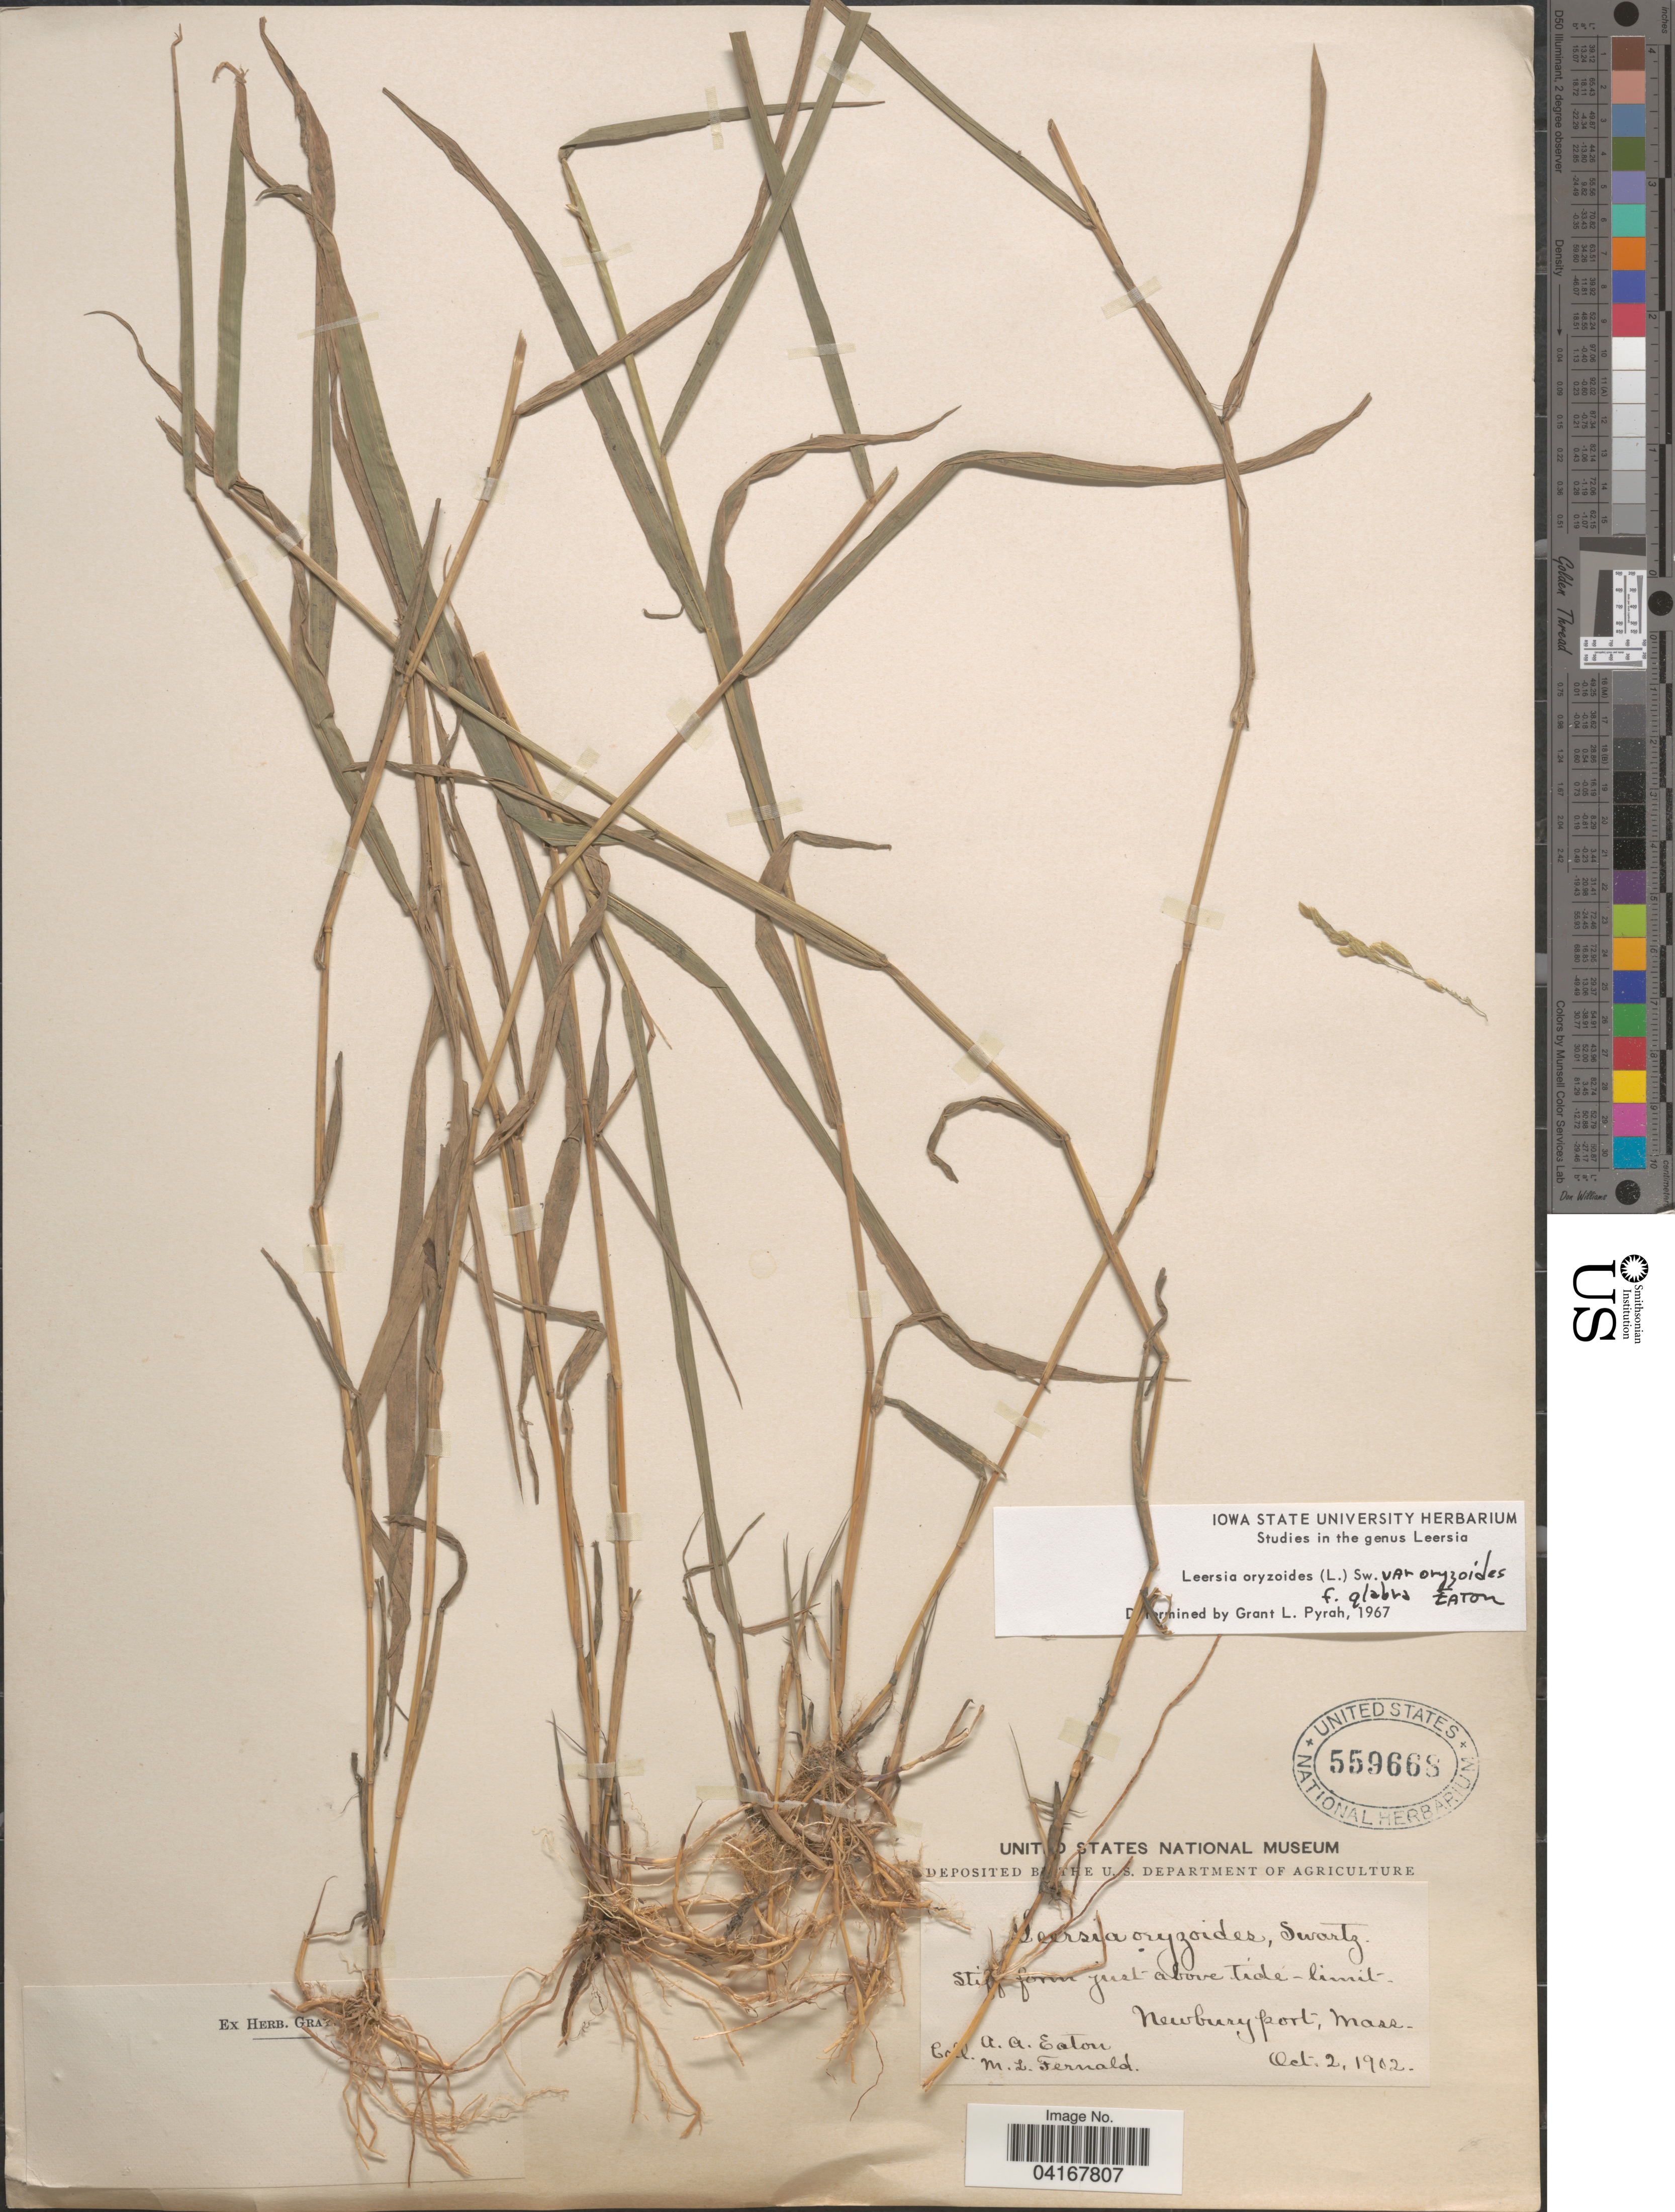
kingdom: Plantae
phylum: Tracheophyta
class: Liliopsida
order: Poales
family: Poaceae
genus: Leersia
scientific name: Leersia oryzoides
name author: (L.) Sw.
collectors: A. A. Eaton & M. L. Fernald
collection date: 1902-10-02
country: United States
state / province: Massachusetts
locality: Newburyport.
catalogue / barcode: US 559668